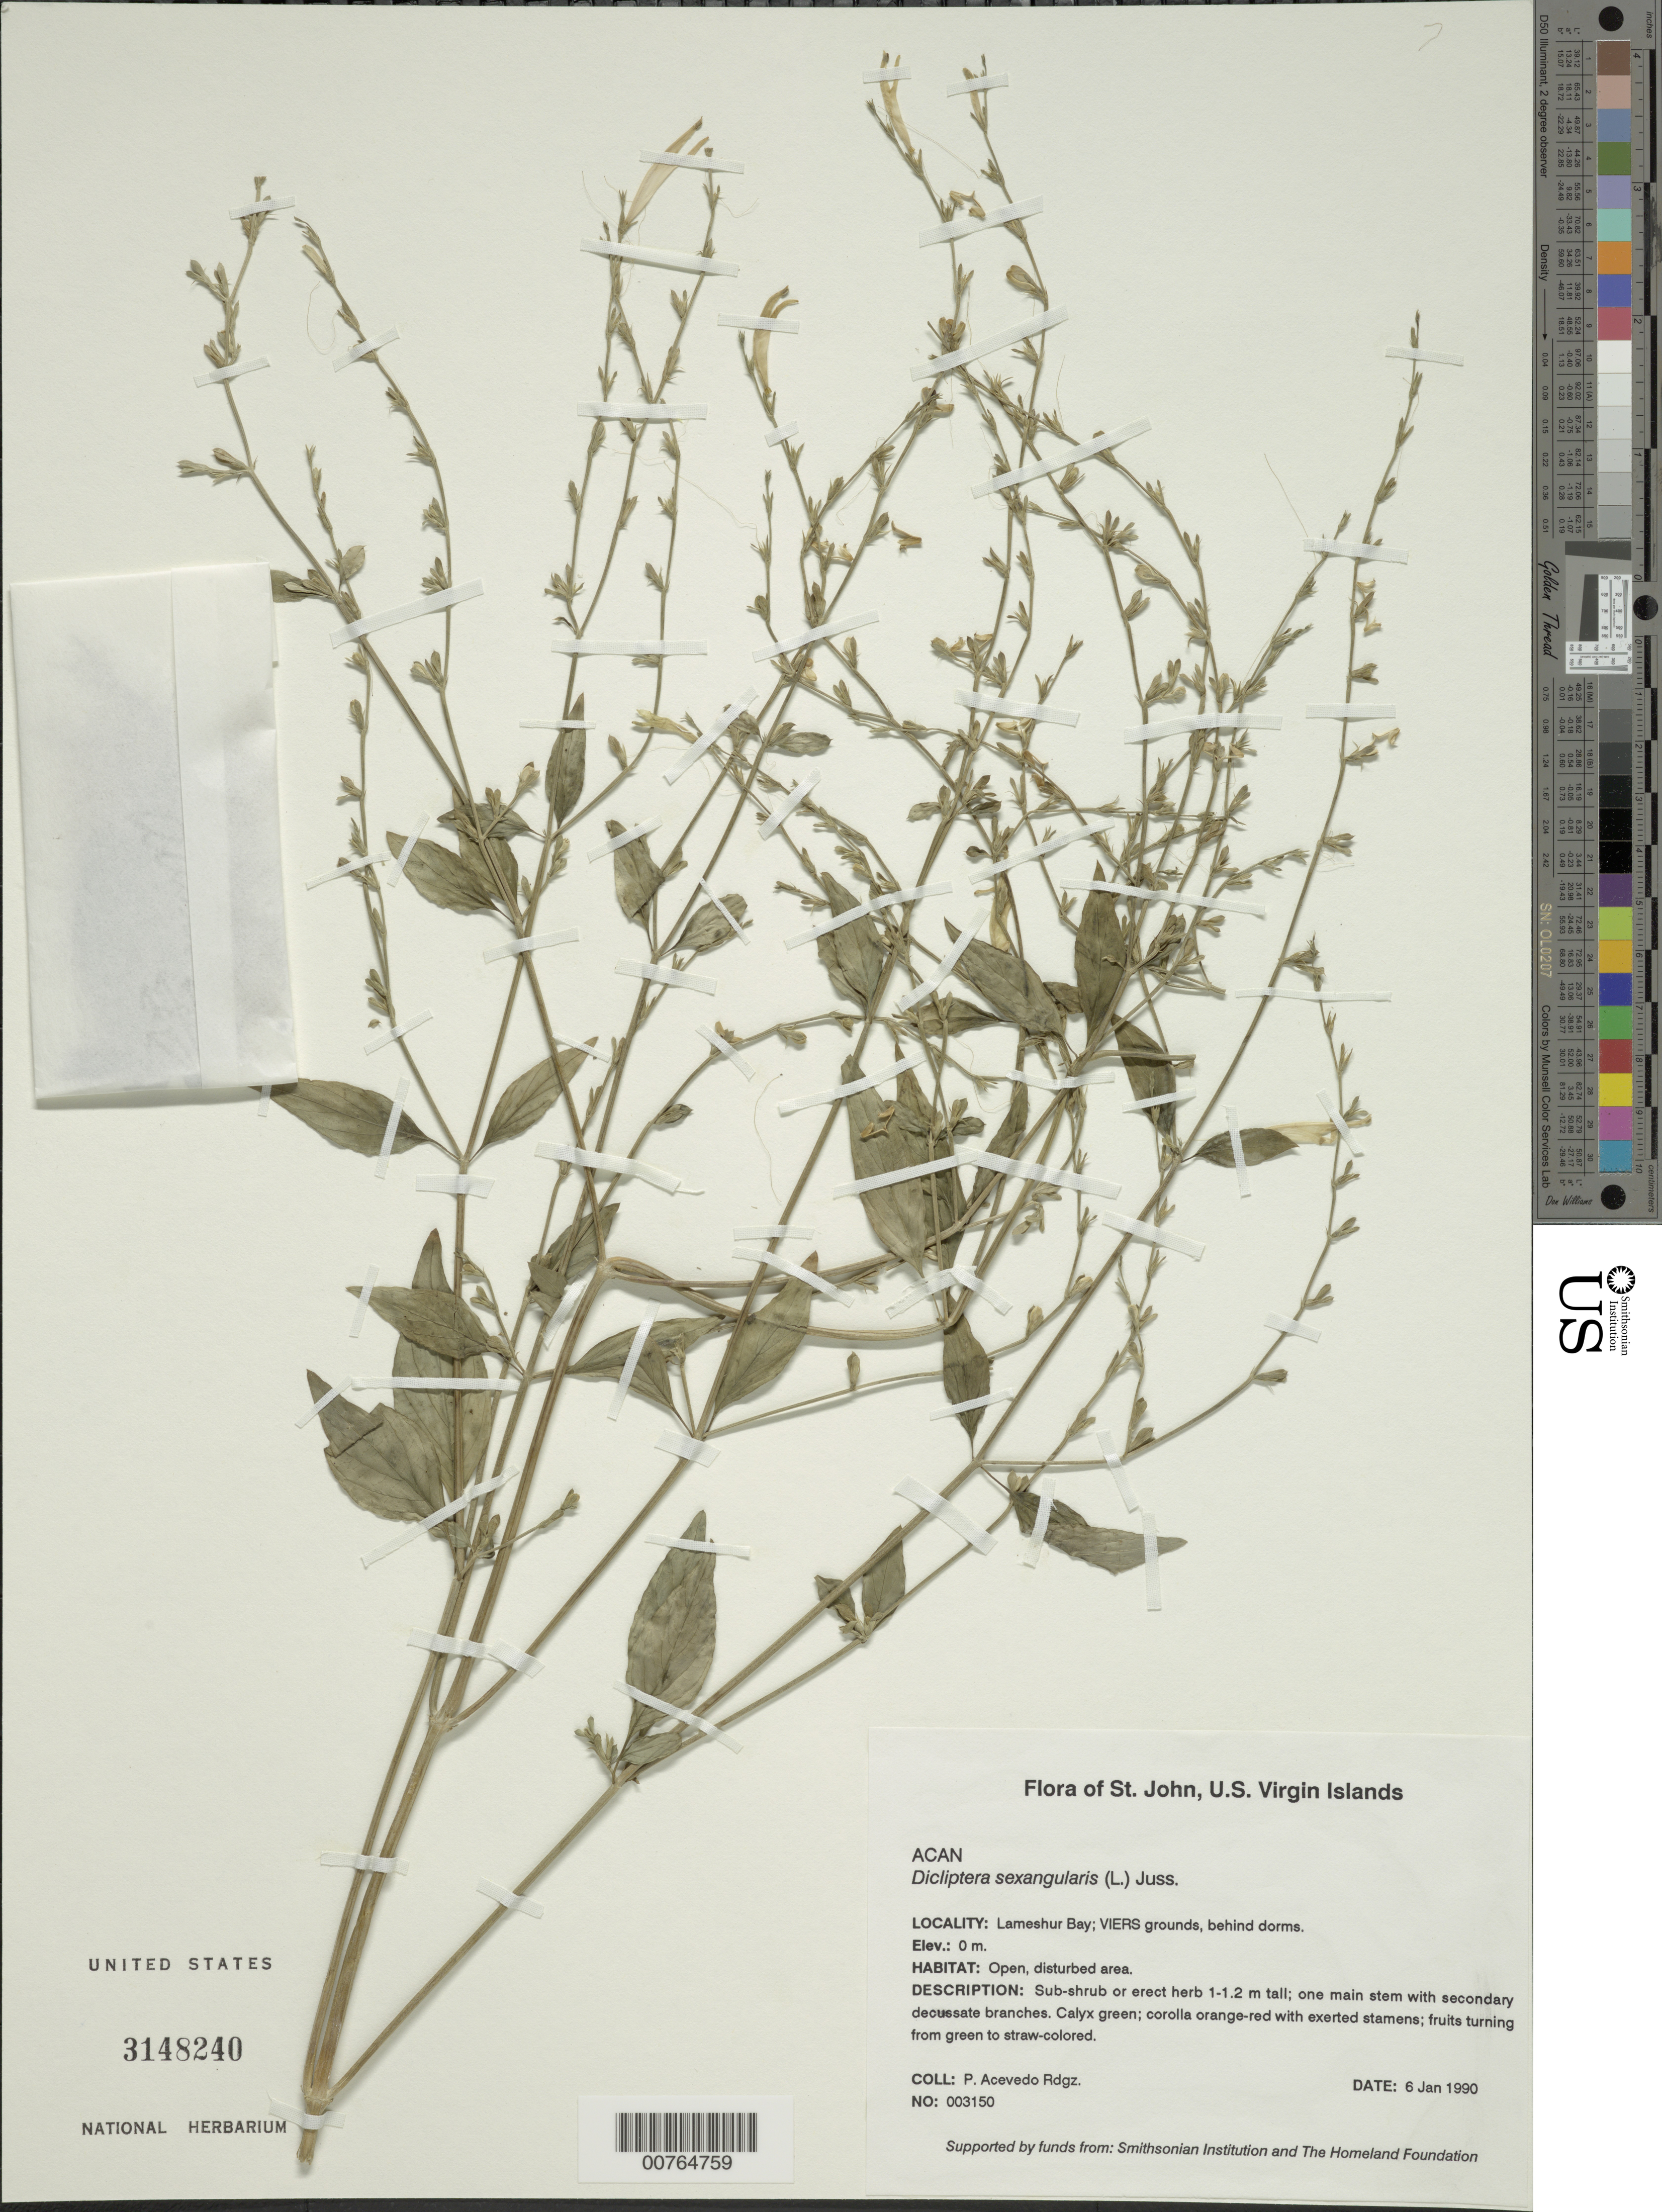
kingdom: Plantae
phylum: Tracheophyta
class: Magnoliopsida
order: Lamiales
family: Acanthaceae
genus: Dicliptera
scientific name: Dicliptera sexangularis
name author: (L.) Juss.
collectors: P. Acevedo-Rodr.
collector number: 3150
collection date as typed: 04 Jan 1990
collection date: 1990-01-04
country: U.S. Virgin Islands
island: St. John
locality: Reef Bay Quarter; Lameshur Bay; VIERS grounds, behind dorms.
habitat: Open, disturbed area.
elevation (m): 0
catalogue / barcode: US 3148240